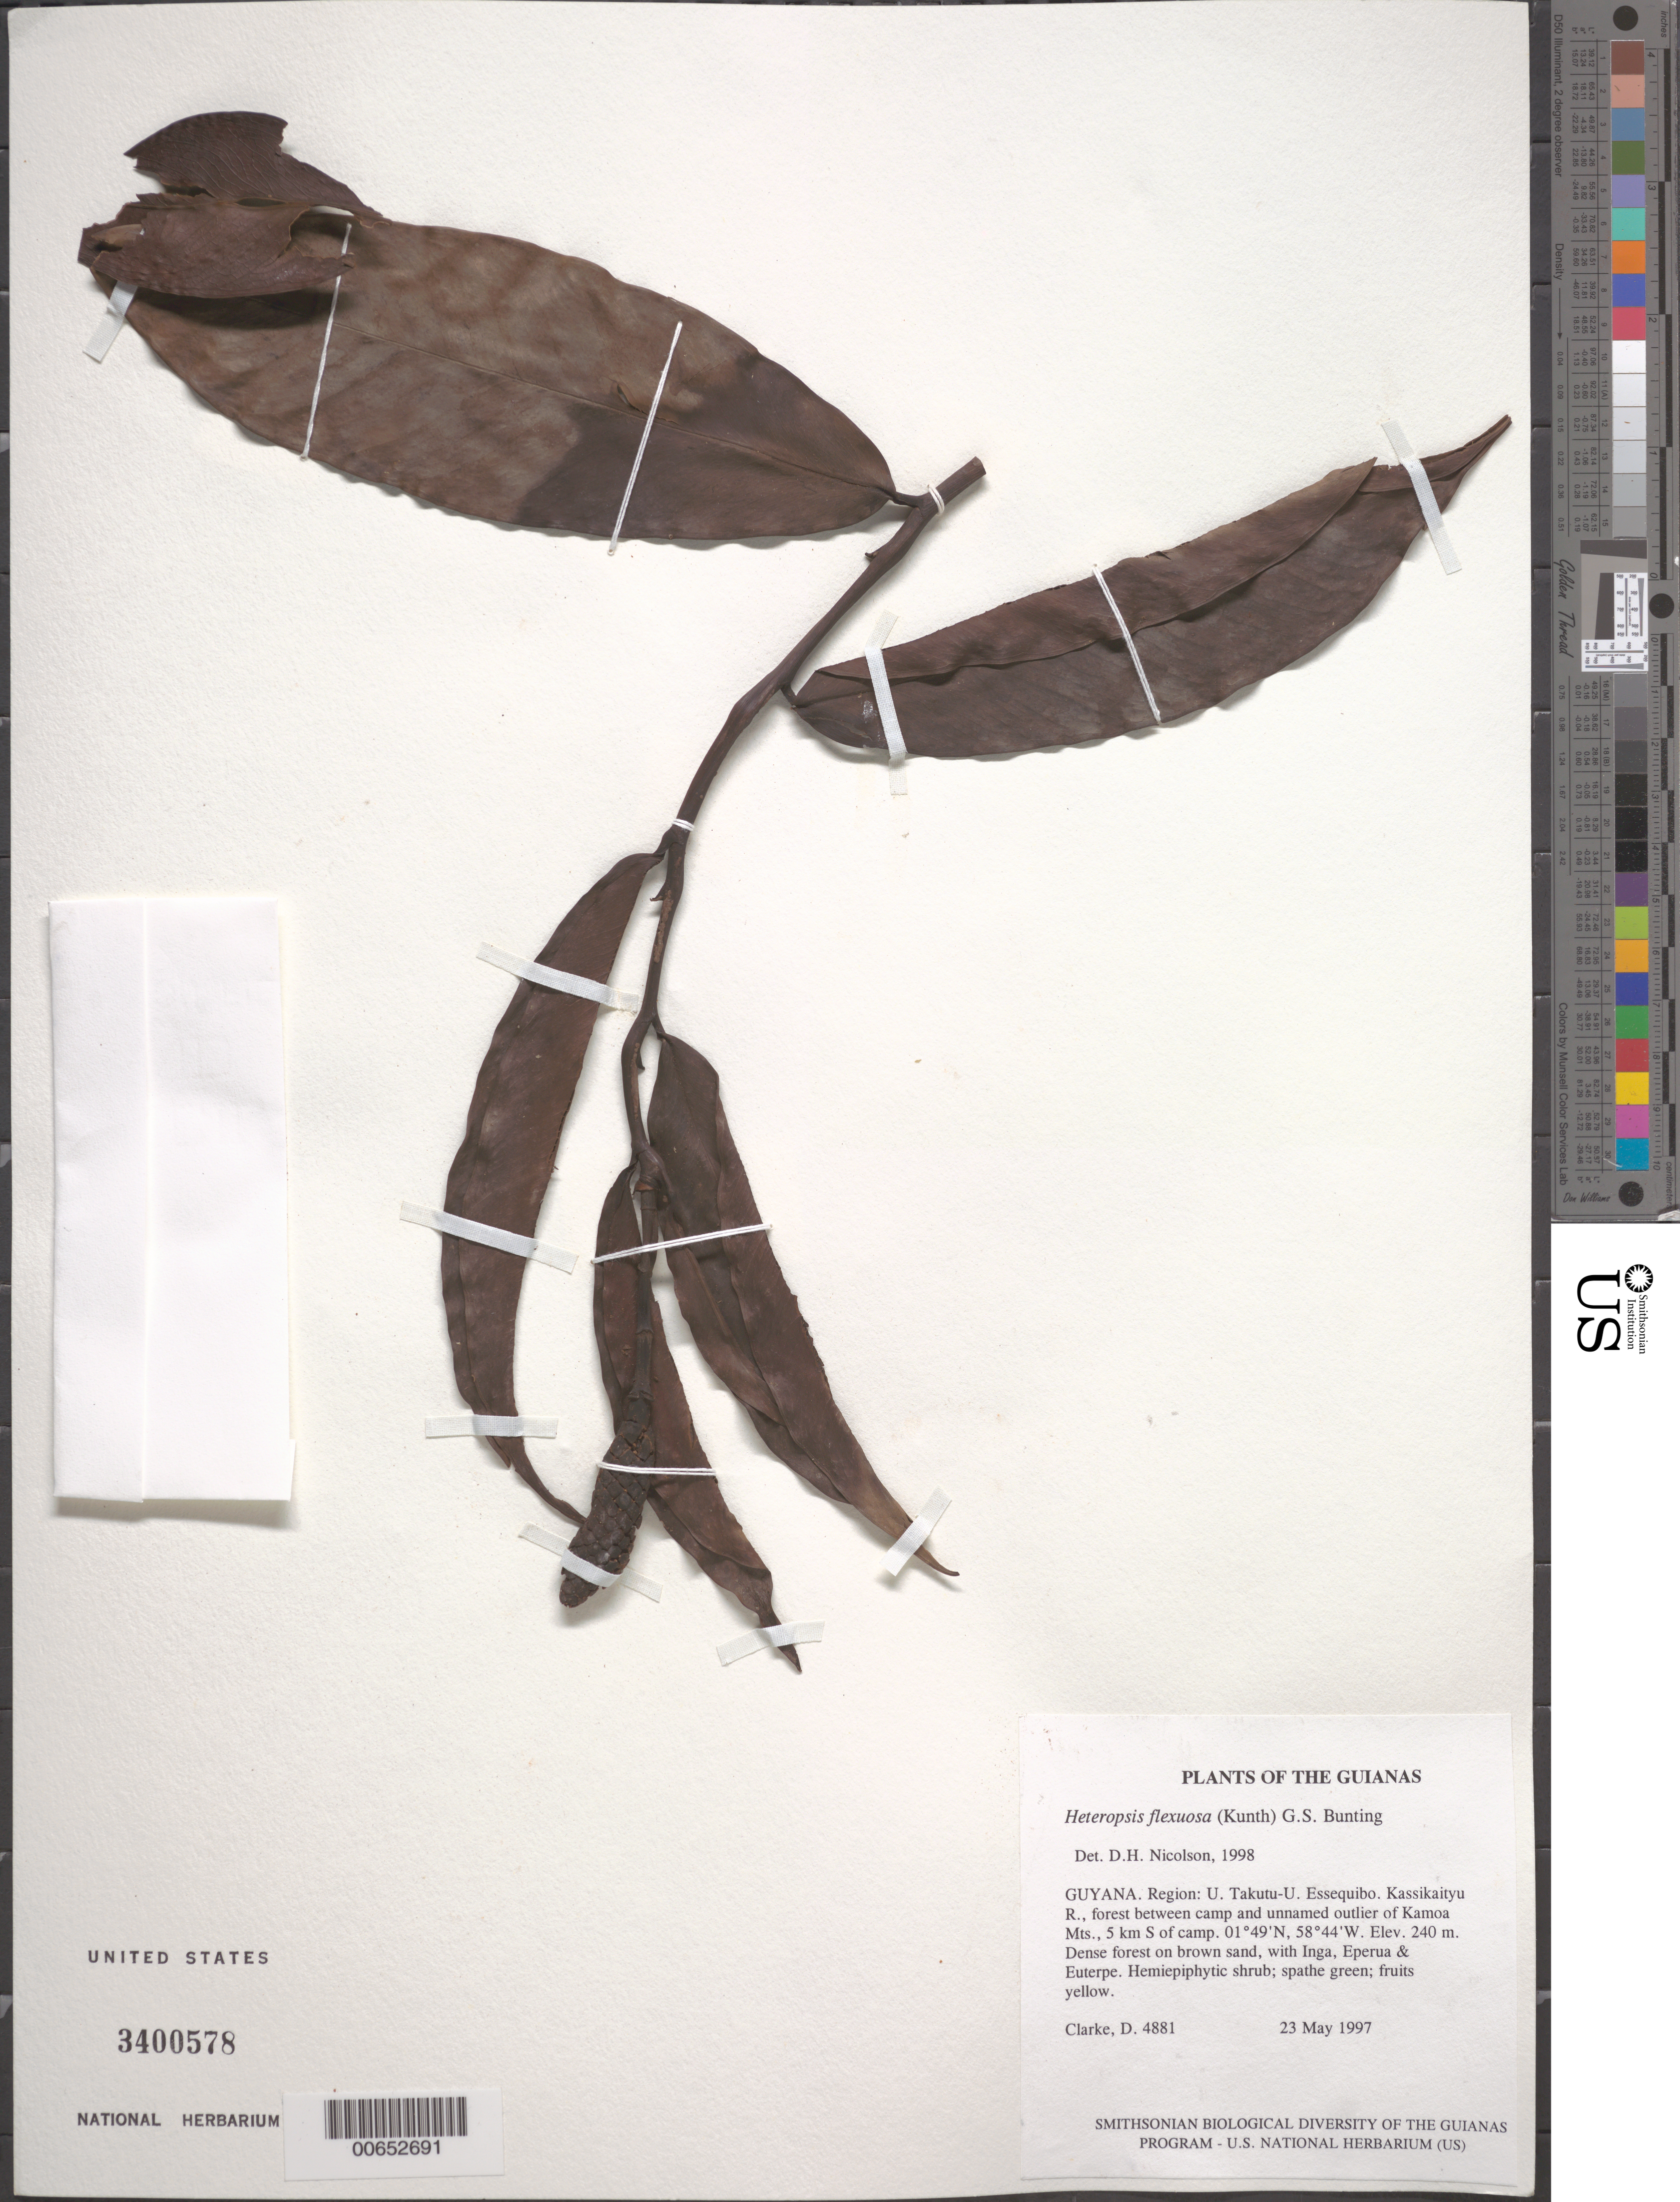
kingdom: Plantae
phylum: Tracheophyta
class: Liliopsida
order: Alismatales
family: Araceae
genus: Heteropsis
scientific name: Heteropsis flexuosa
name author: (Kunth) G.S. Bunting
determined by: Nicolson, Dan H.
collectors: H. D. Clarke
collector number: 4881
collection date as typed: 23 May 1997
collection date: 1997-05-23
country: Guyana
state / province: U. Takutu-U. Essequibo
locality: Kassikaityu R., forest between camp and unnamed outlier of Kamoa Mts., 5 km S of camp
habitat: Dense forest on brown sand, with Inga, Eperua & Euterpe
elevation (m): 240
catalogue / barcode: US 3400578